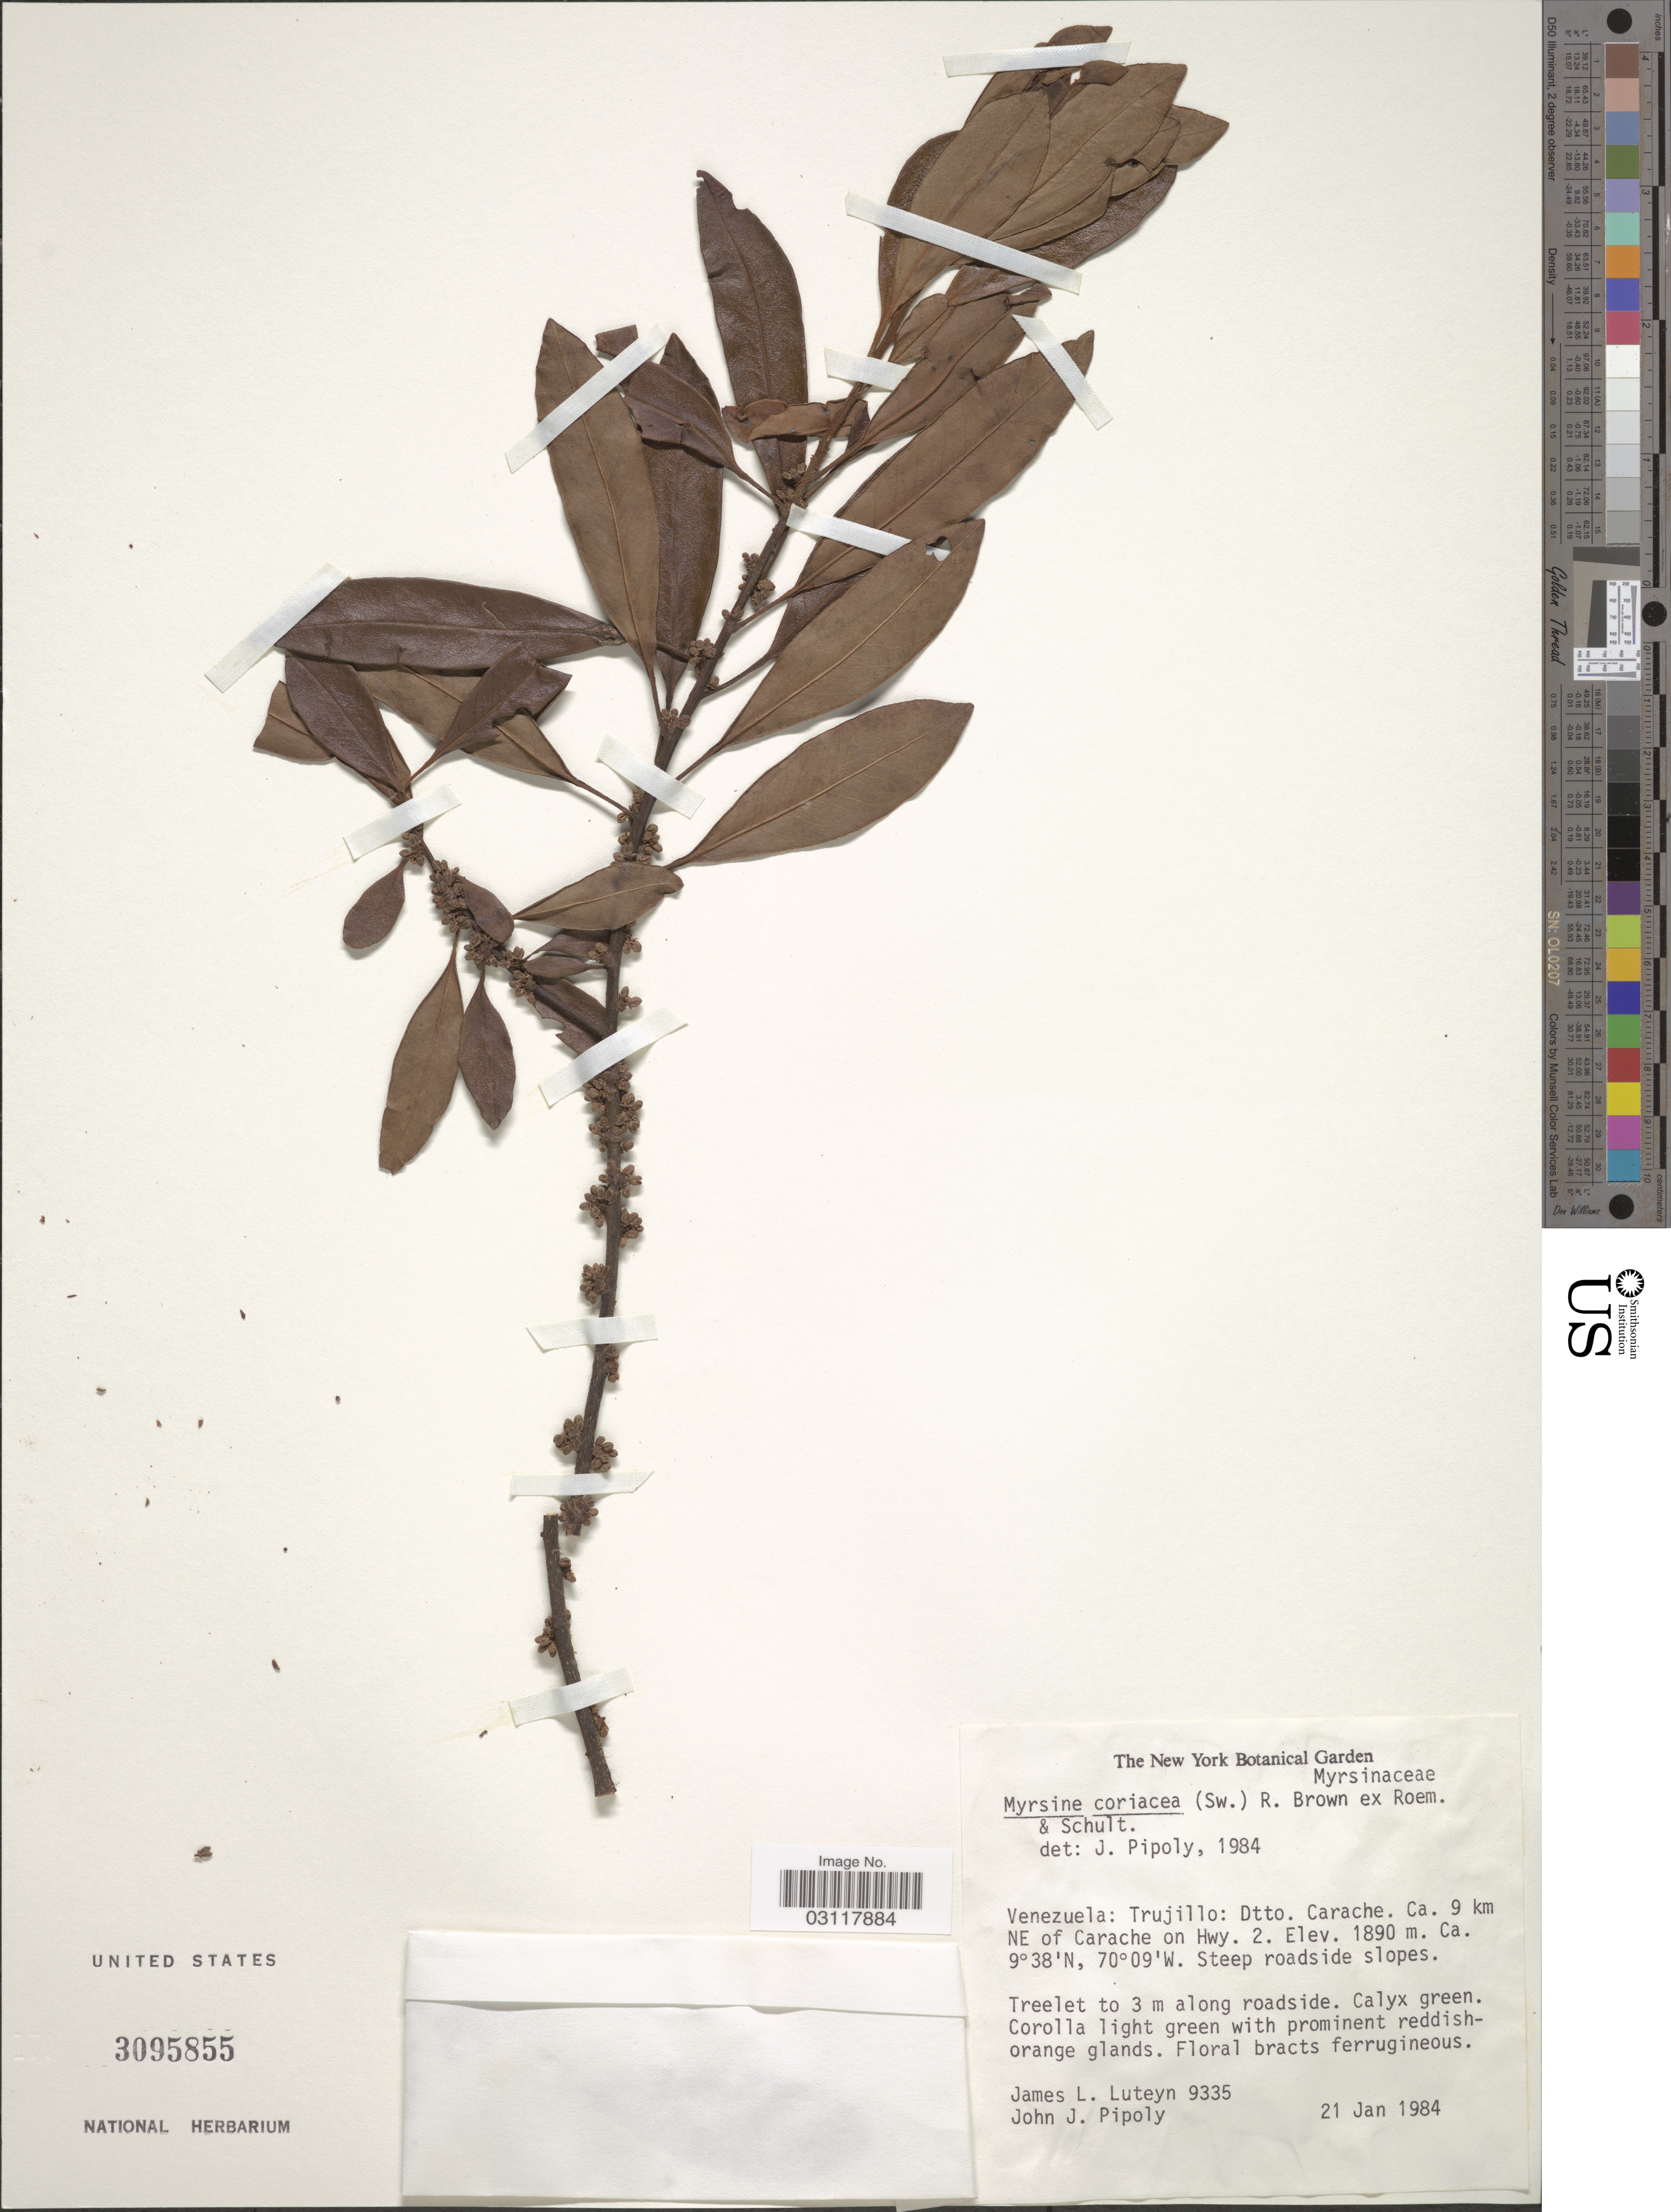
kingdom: Plantae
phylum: Tracheophyta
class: Magnoliopsida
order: Ericales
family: Primulaceae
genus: Rapanea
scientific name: Rapanea ferruginea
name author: (Ruiz & Pav.) Mez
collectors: J. L. Luteyn & J. J. Pipoly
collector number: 9335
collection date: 1984-01-21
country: Venezuela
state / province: Trujillo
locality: Dtto. Carache. Ca. 9 km NE of Carache on Hwy. 2.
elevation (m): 1890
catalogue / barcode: US 3095855